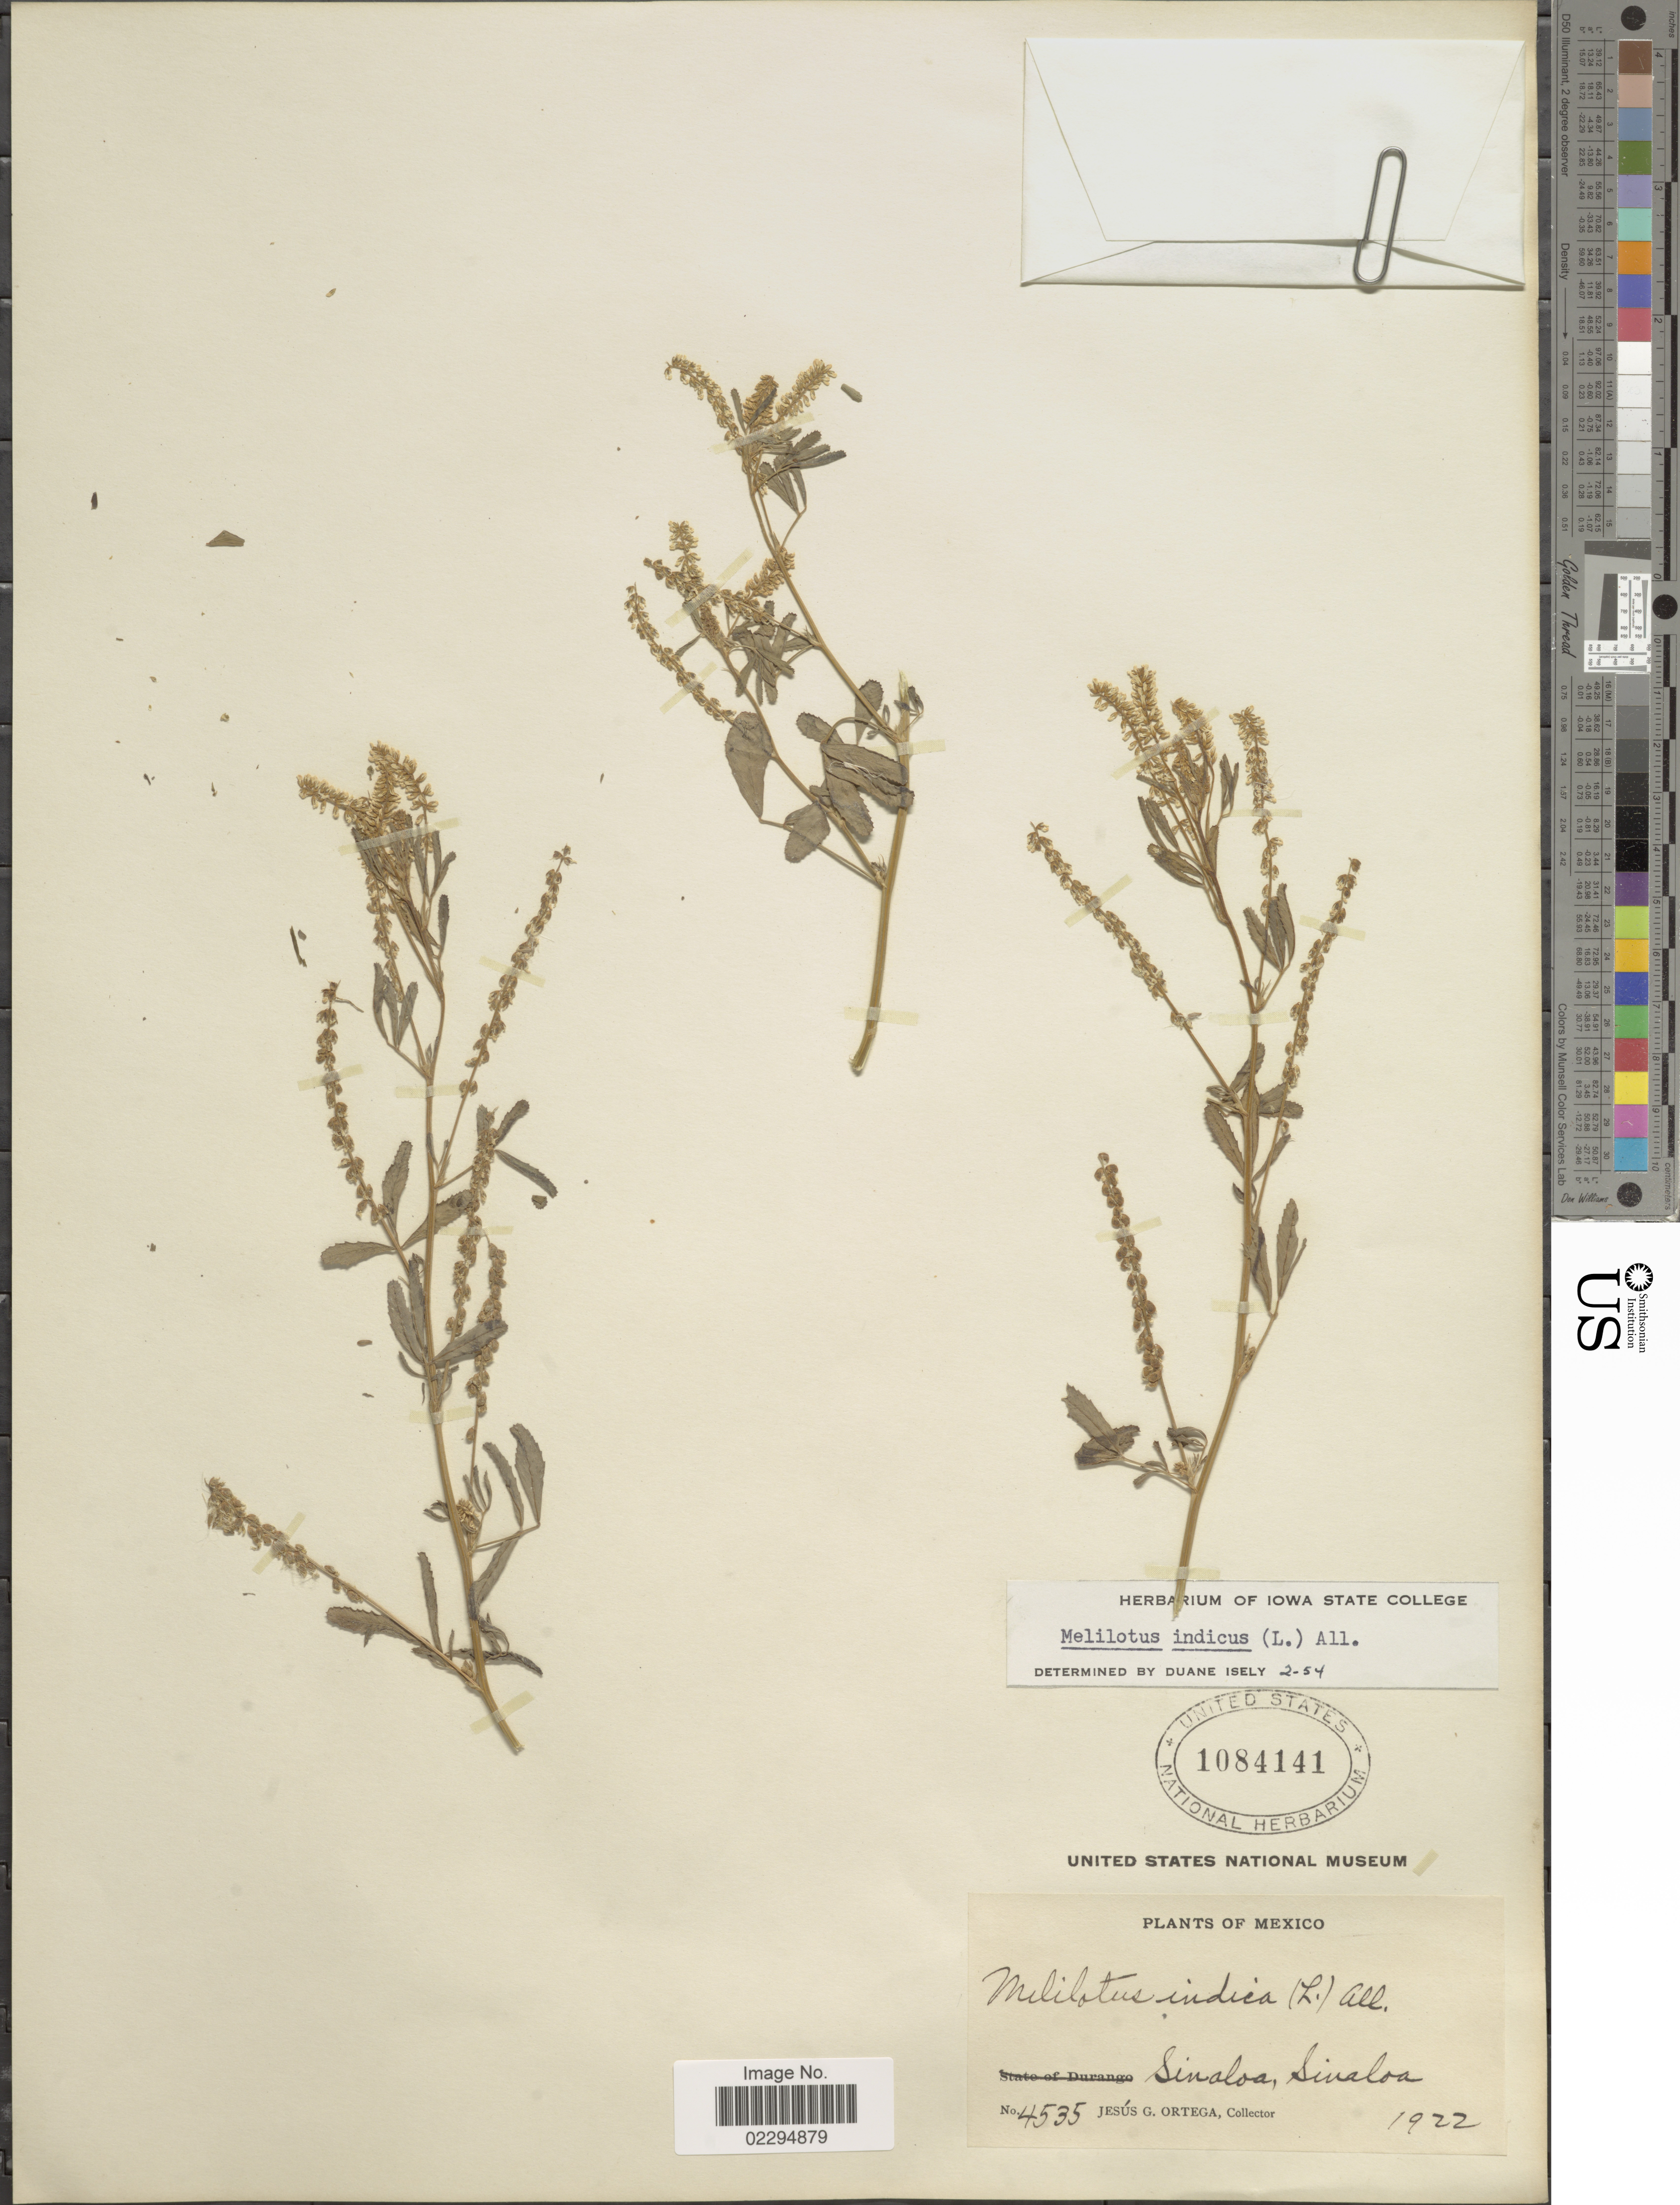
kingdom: Plantae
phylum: Tracheophyta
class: Magnoliopsida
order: Fabales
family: Fabaceae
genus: Melilotus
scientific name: Melilotus indicus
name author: (L.) All.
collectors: J. Ortega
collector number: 4535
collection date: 1922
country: Mexico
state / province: Sinaloa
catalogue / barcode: US 1084141